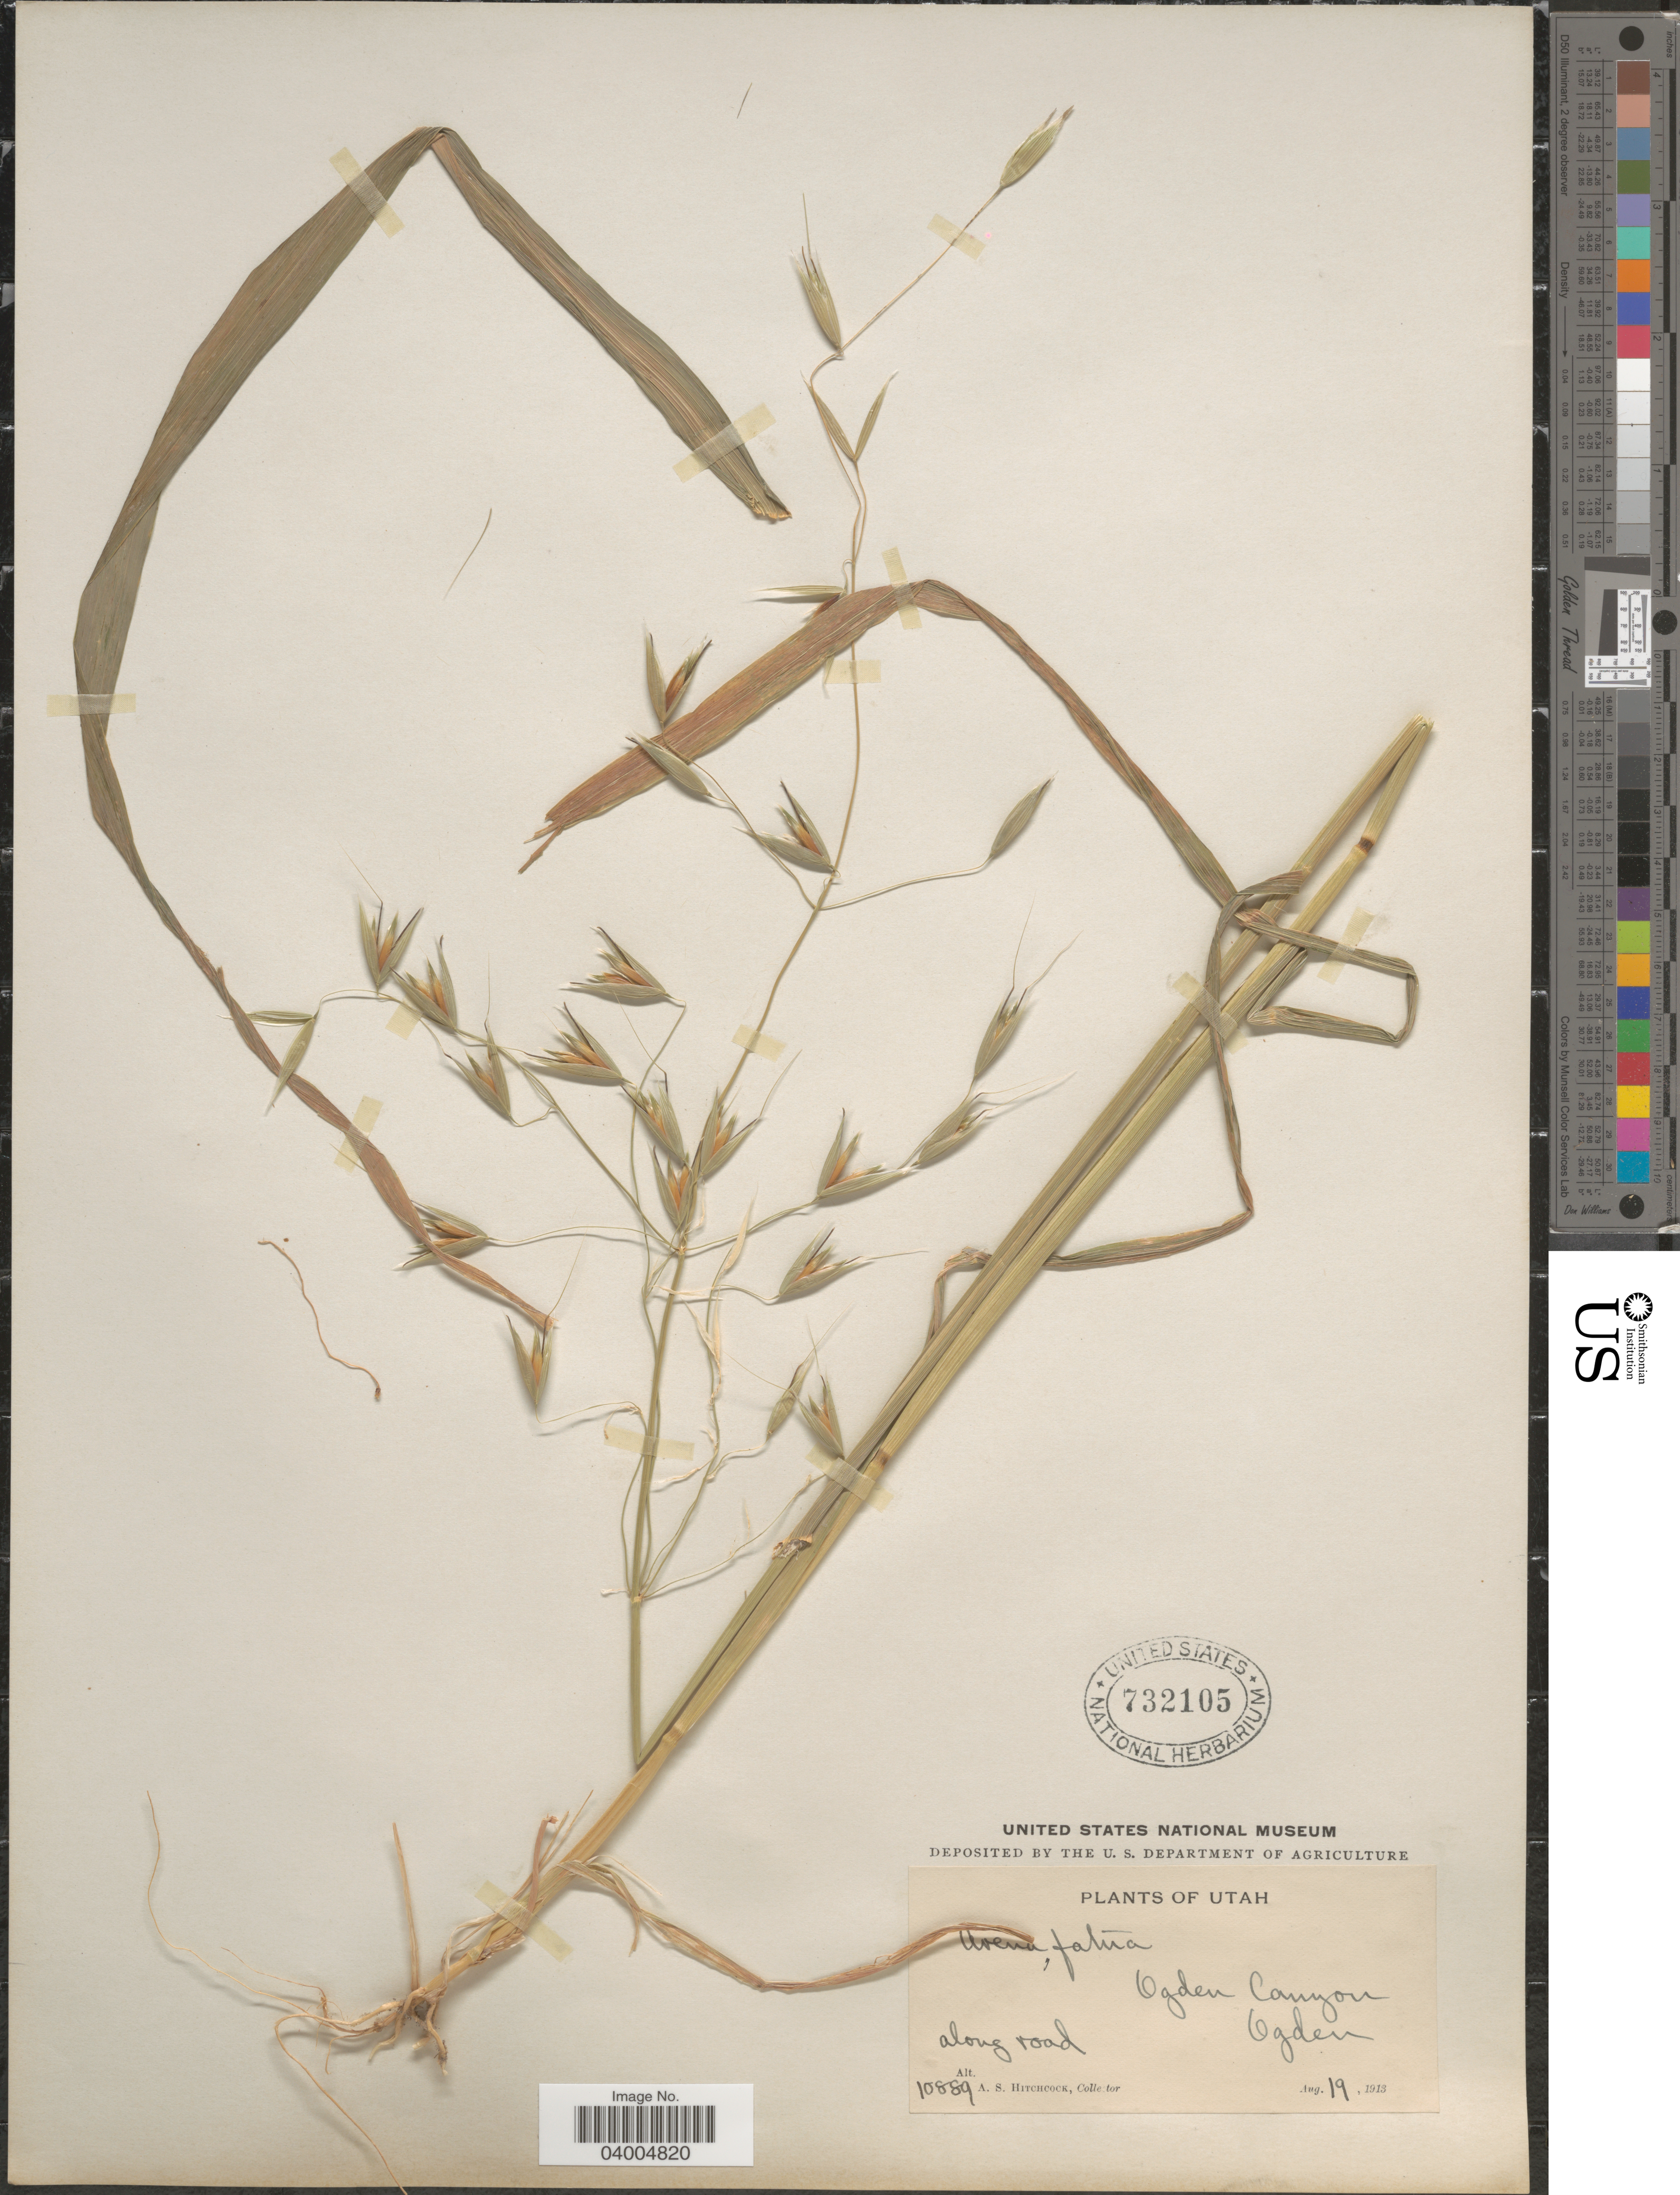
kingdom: Plantae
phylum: Tracheophyta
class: Liliopsida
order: Poales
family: Poaceae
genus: Avena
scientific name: Avena fatua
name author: L.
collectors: A. S. Hitchcock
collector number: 10889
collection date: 1913-08-19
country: United States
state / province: Utah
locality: Ogden Canyon. Ogden.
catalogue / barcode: US 732105